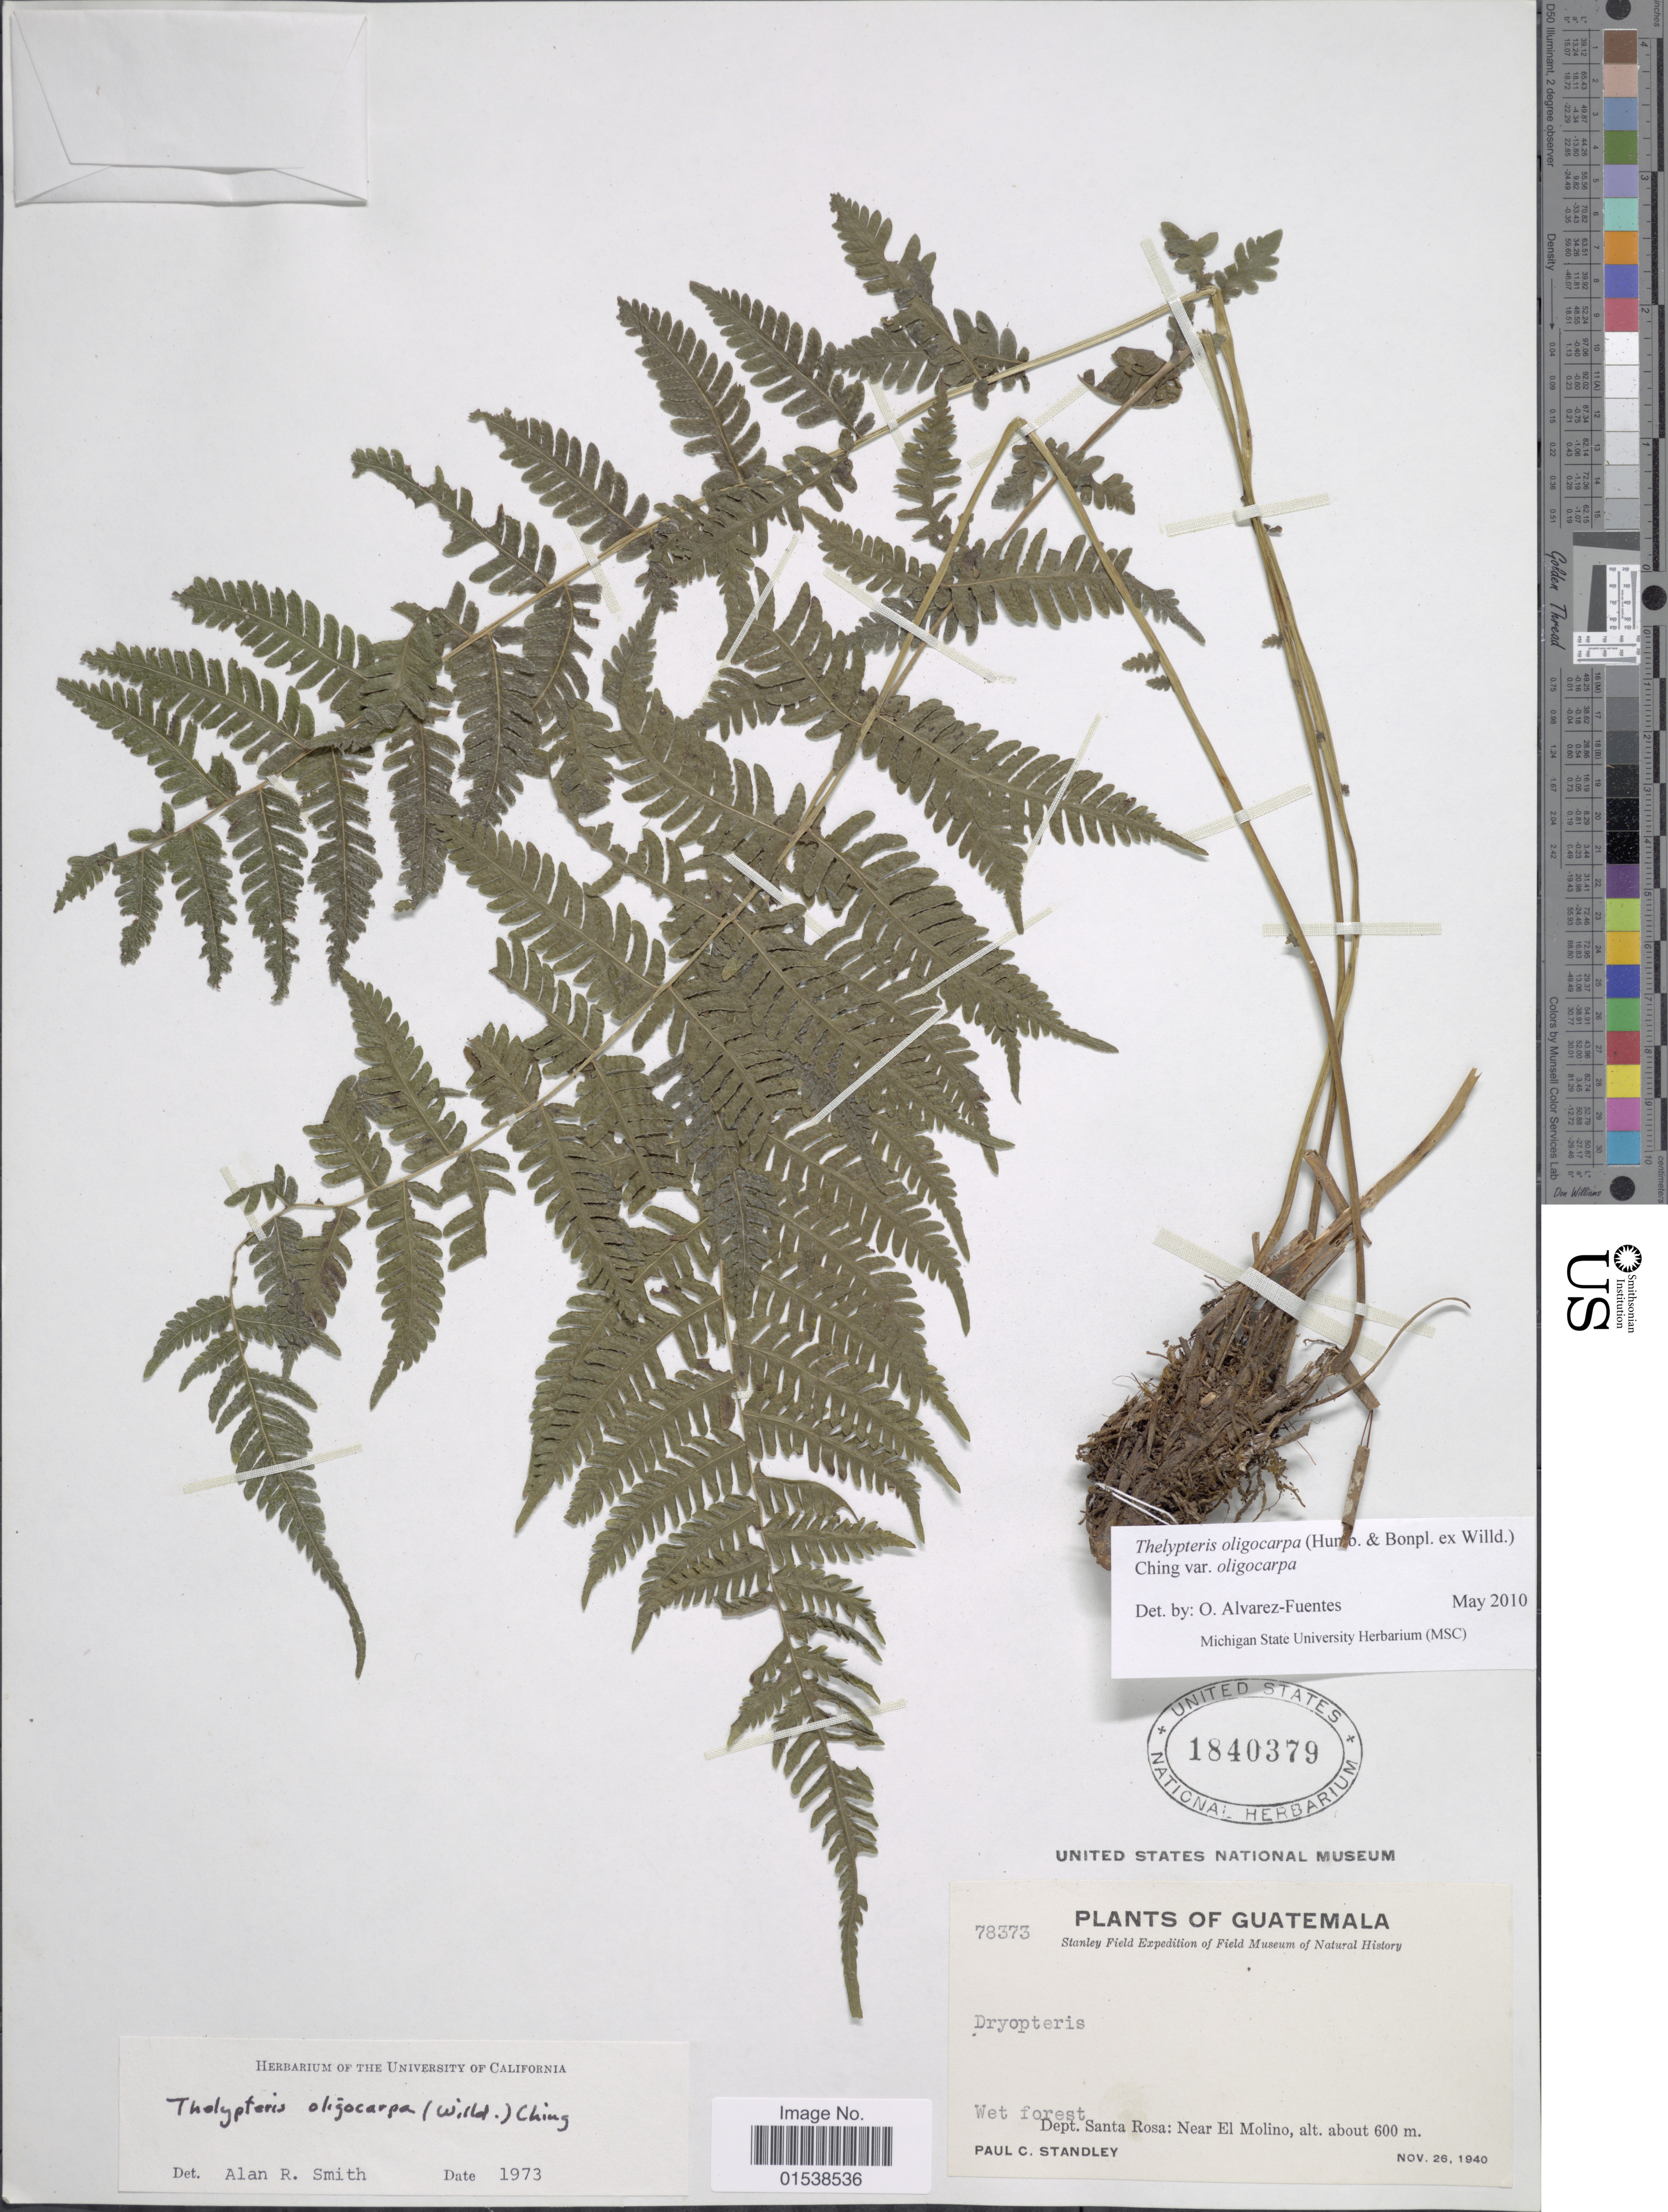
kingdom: Plantae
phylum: Tracheophyta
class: Polypodiopsida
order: Polypodiales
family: Thelypteridaceae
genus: Amauropelta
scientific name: Amauropelta oligocarpa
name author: (Humb. & Bonpl. ex Willd.) Pic. Serm.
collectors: P. C. Standley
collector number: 78373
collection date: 1940-11-26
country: Guatemala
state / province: Santa Rosa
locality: Dept. Santa Rosa: near El Molino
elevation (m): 600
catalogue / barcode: US 1840379